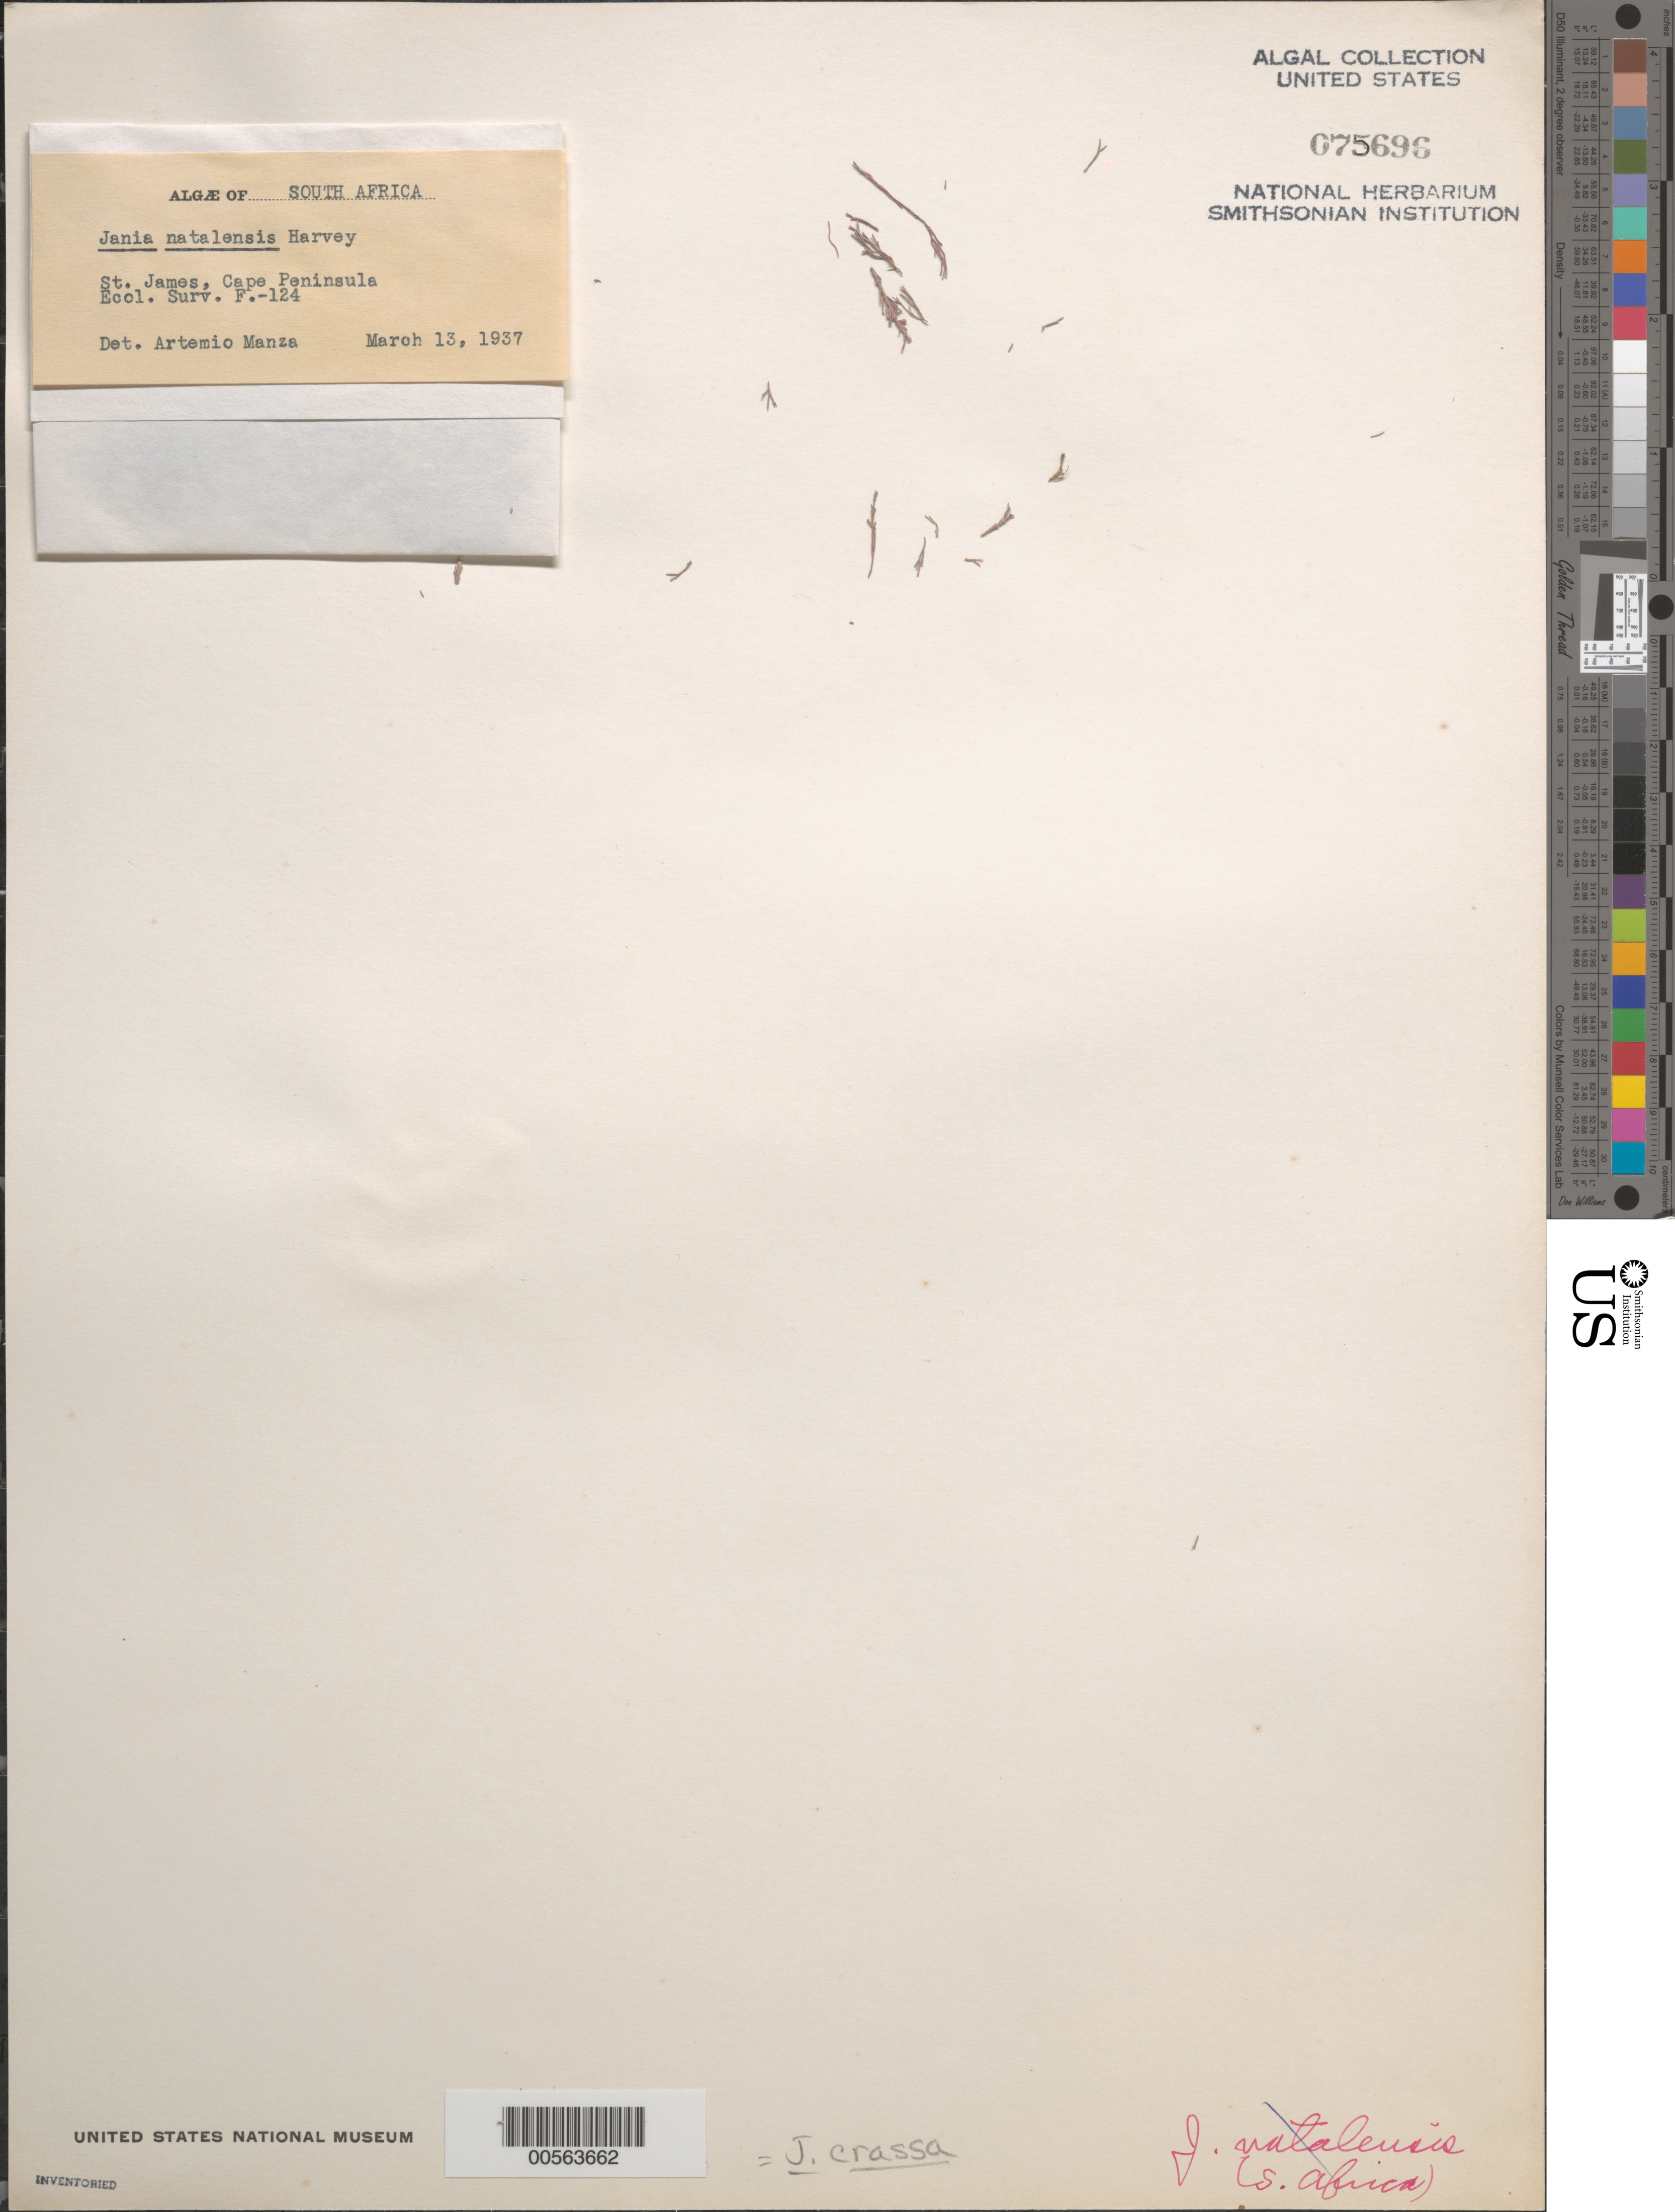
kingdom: Plantae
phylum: Rhodophyta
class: Florideophyceae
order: Corallinales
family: Corallinaceae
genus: Jania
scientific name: Jania crassa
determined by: Manza, A. V.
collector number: Ecol. Survey F.-124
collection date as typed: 13 Mar 1937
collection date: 1937-03-13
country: South Africa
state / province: Western Cape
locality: St. james, cape peninsula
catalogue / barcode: US 75696